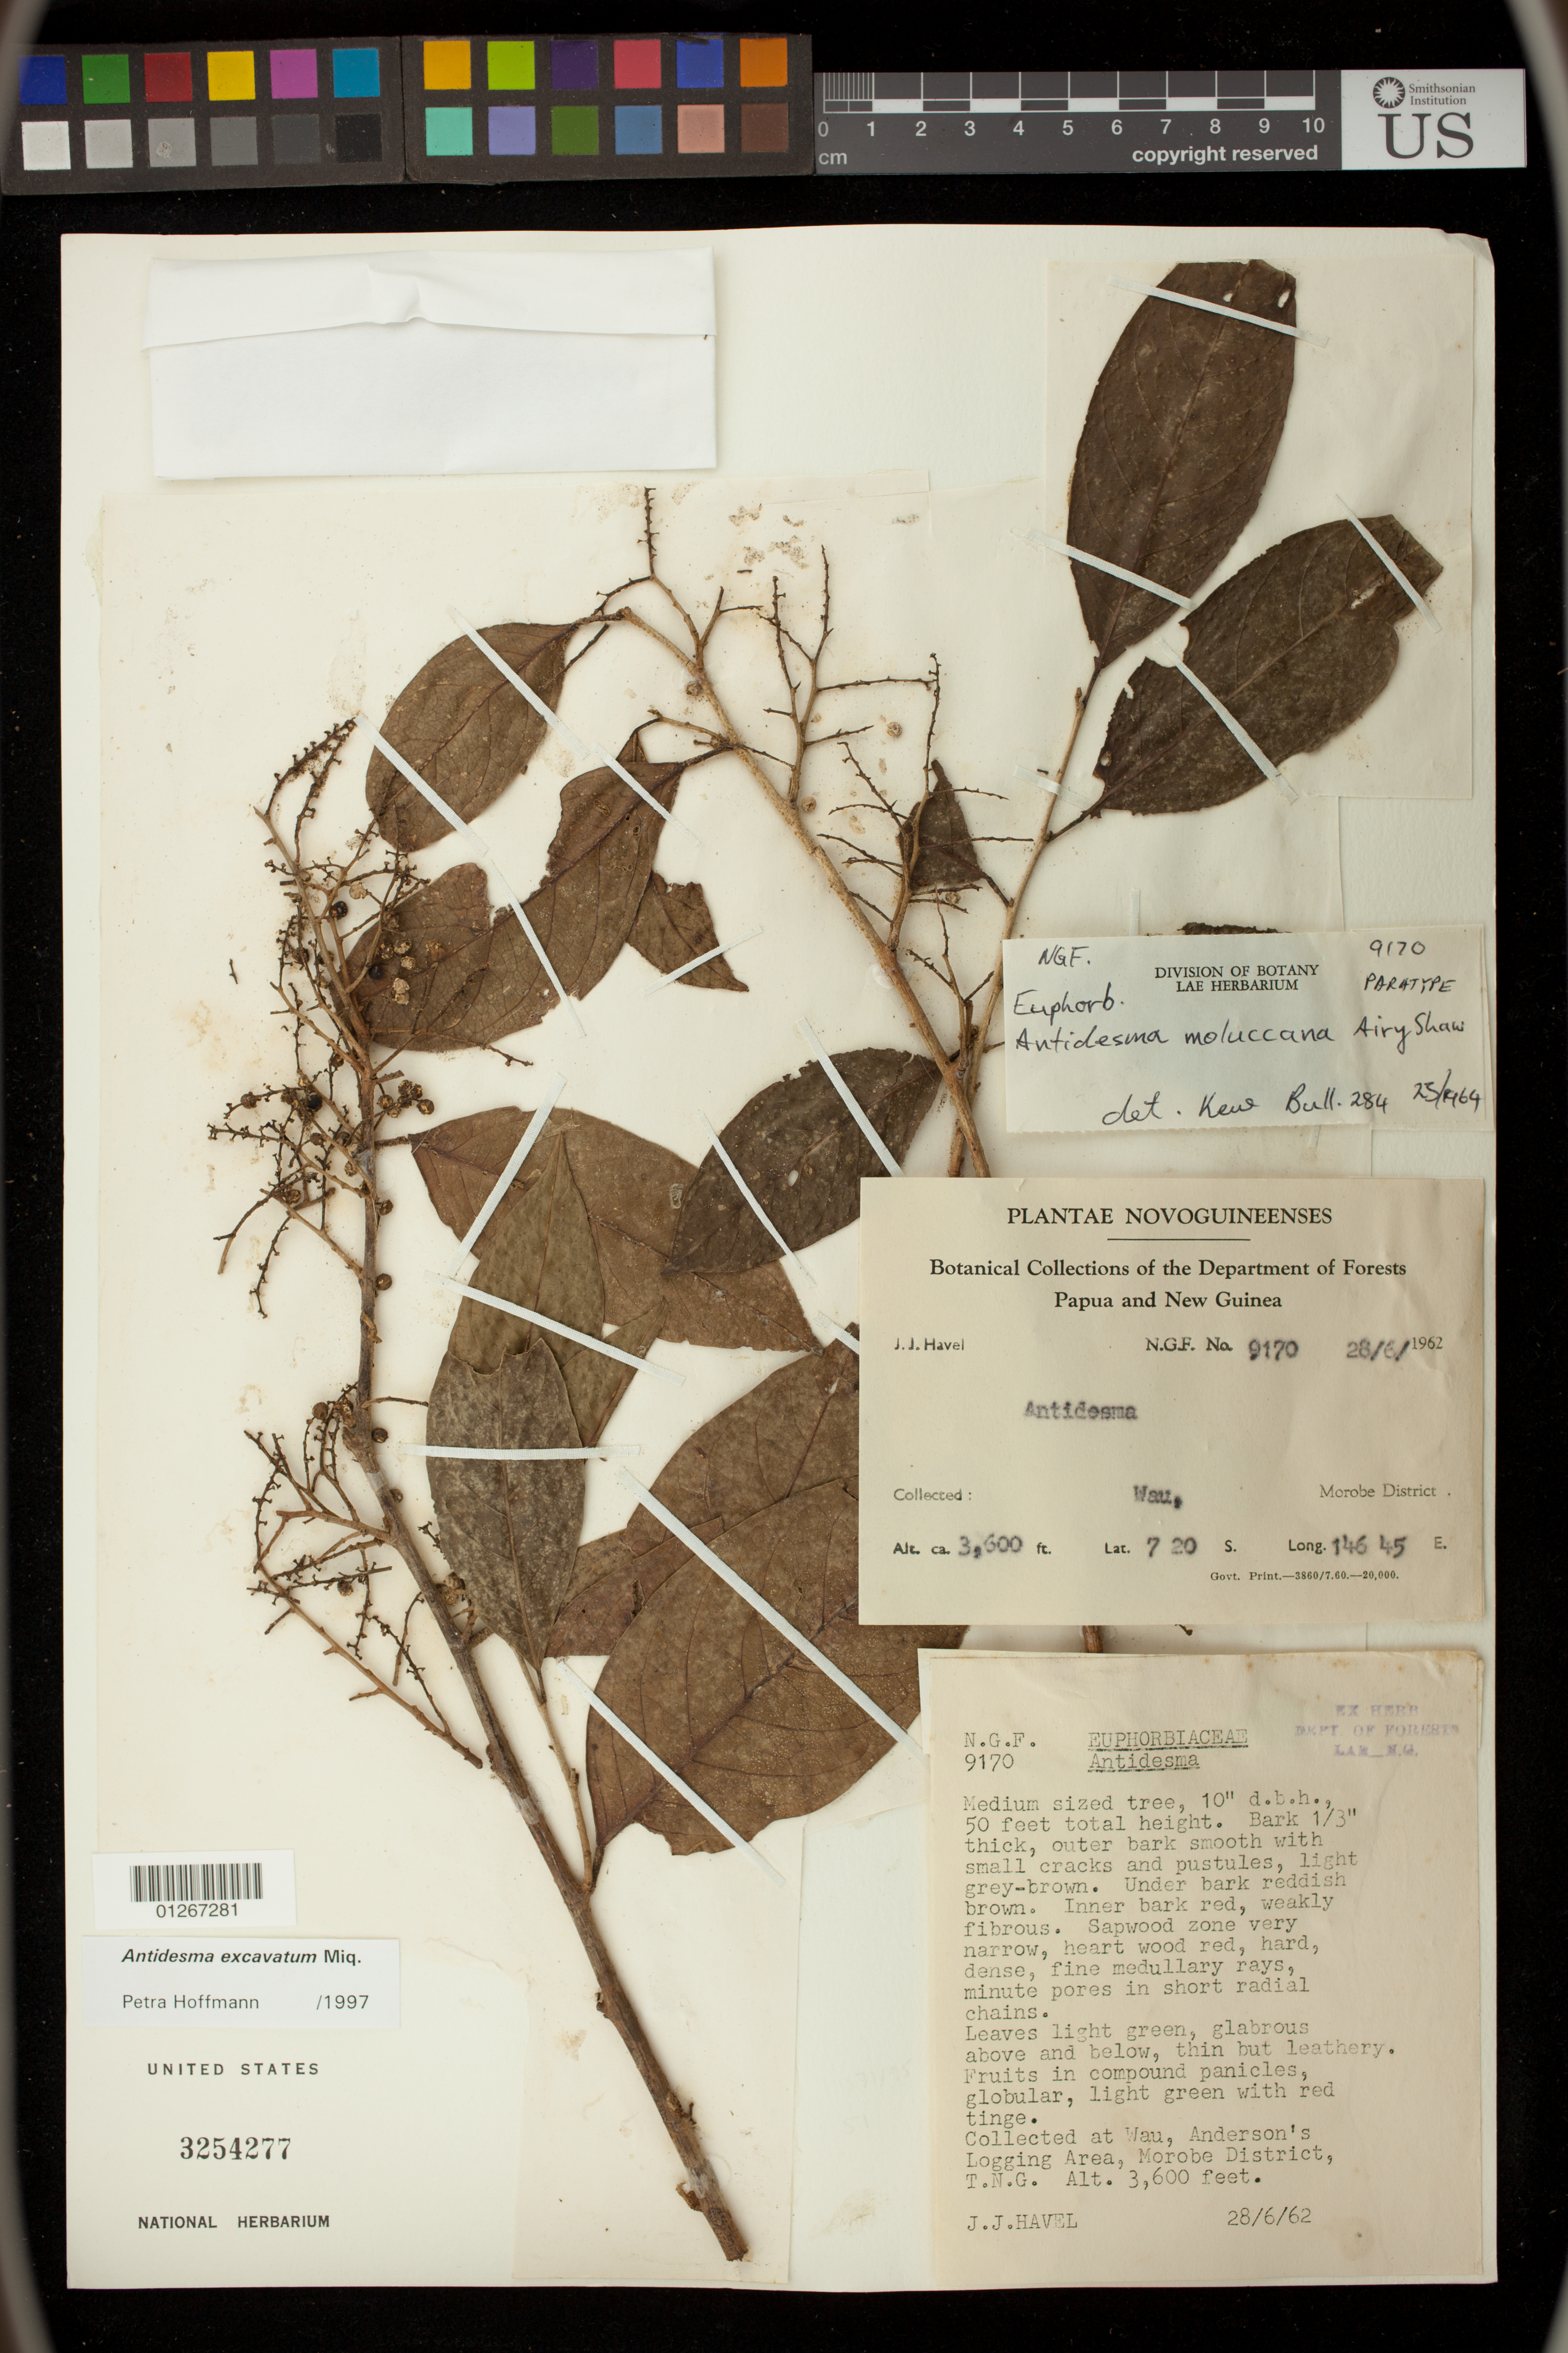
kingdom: Plantae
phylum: Tracheophyta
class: Magnoliopsida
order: Malpighiales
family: Phyllanthaceae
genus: Antidesma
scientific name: Antidesma excavatum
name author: Miq.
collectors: J. Havel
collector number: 9170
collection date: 1962-06-28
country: Papua New Guinea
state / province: Morobe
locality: Wau, Anderson's Logging Area, T. N. G.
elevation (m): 1097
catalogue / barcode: US 3254277